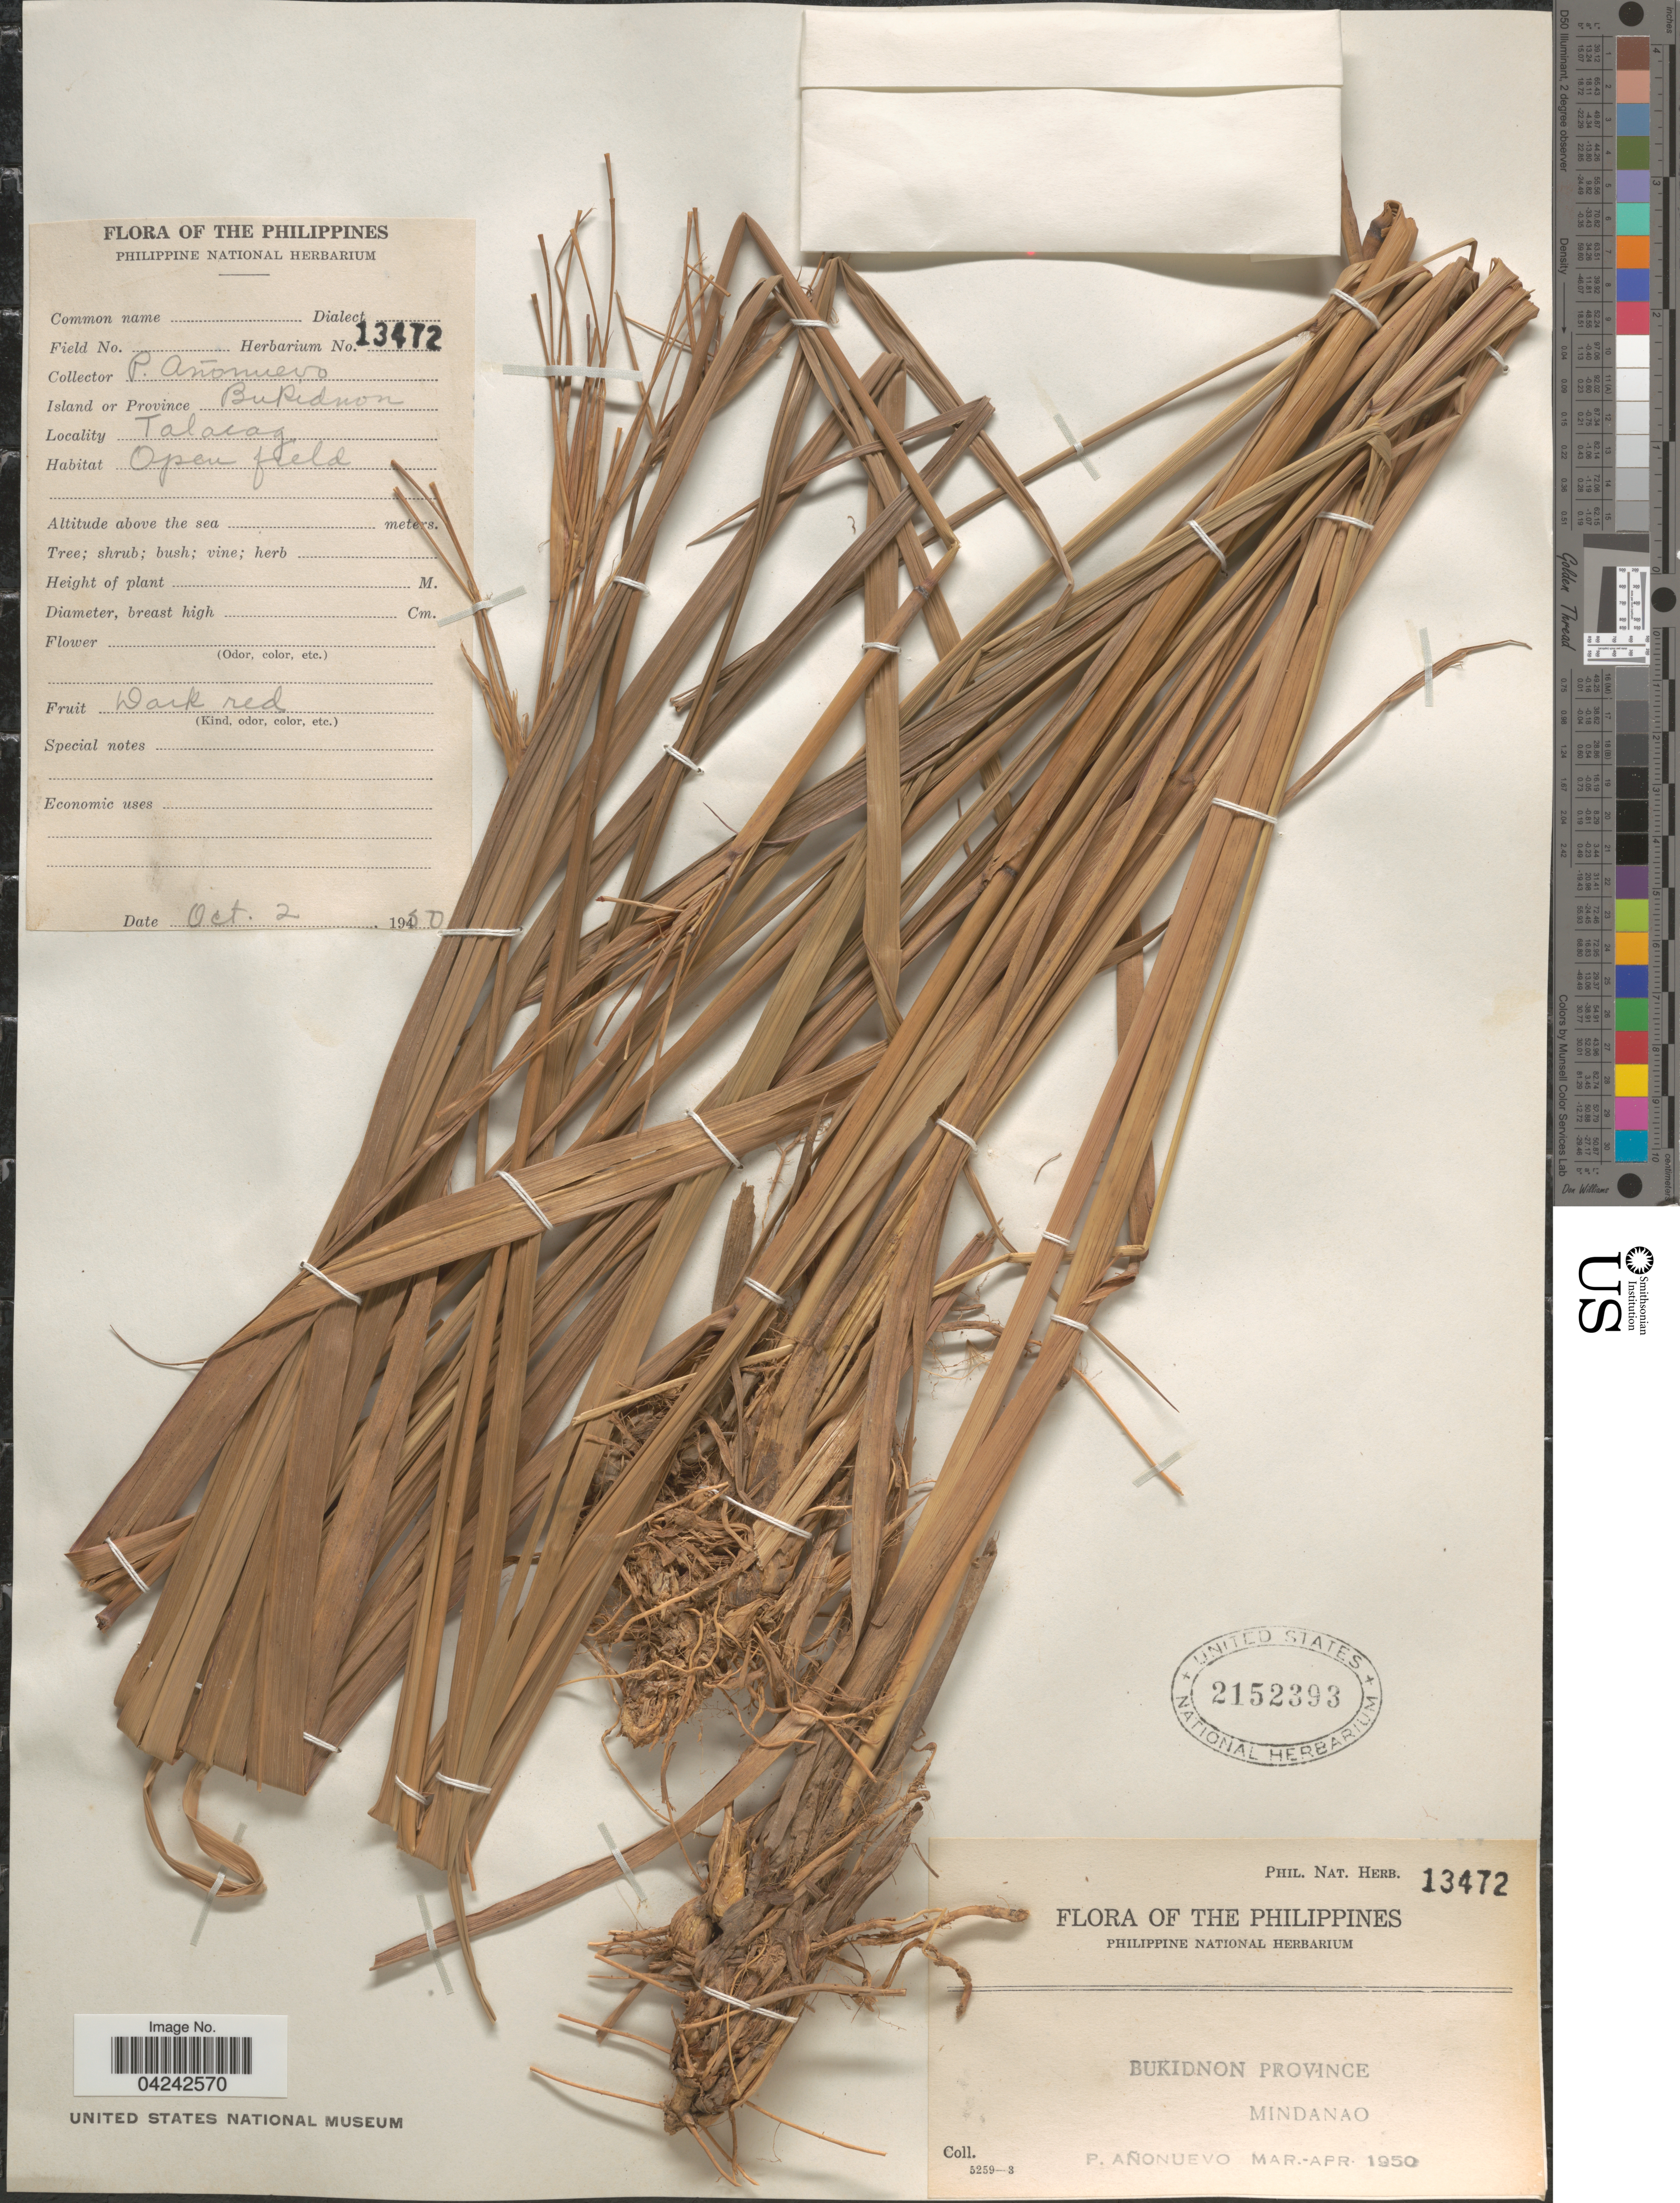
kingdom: Plantae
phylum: Tracheophyta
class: Liliopsida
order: Poales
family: Poaceae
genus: Rottboellia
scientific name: Rottboellia rottboellioides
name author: (R. Br.) Druce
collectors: P. Anonuevo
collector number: Phil. Nat. Herb. 13472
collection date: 1950-10-02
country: Philippines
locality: Bukidnon Province. Mindanao. Talacag.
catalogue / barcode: US 2152393